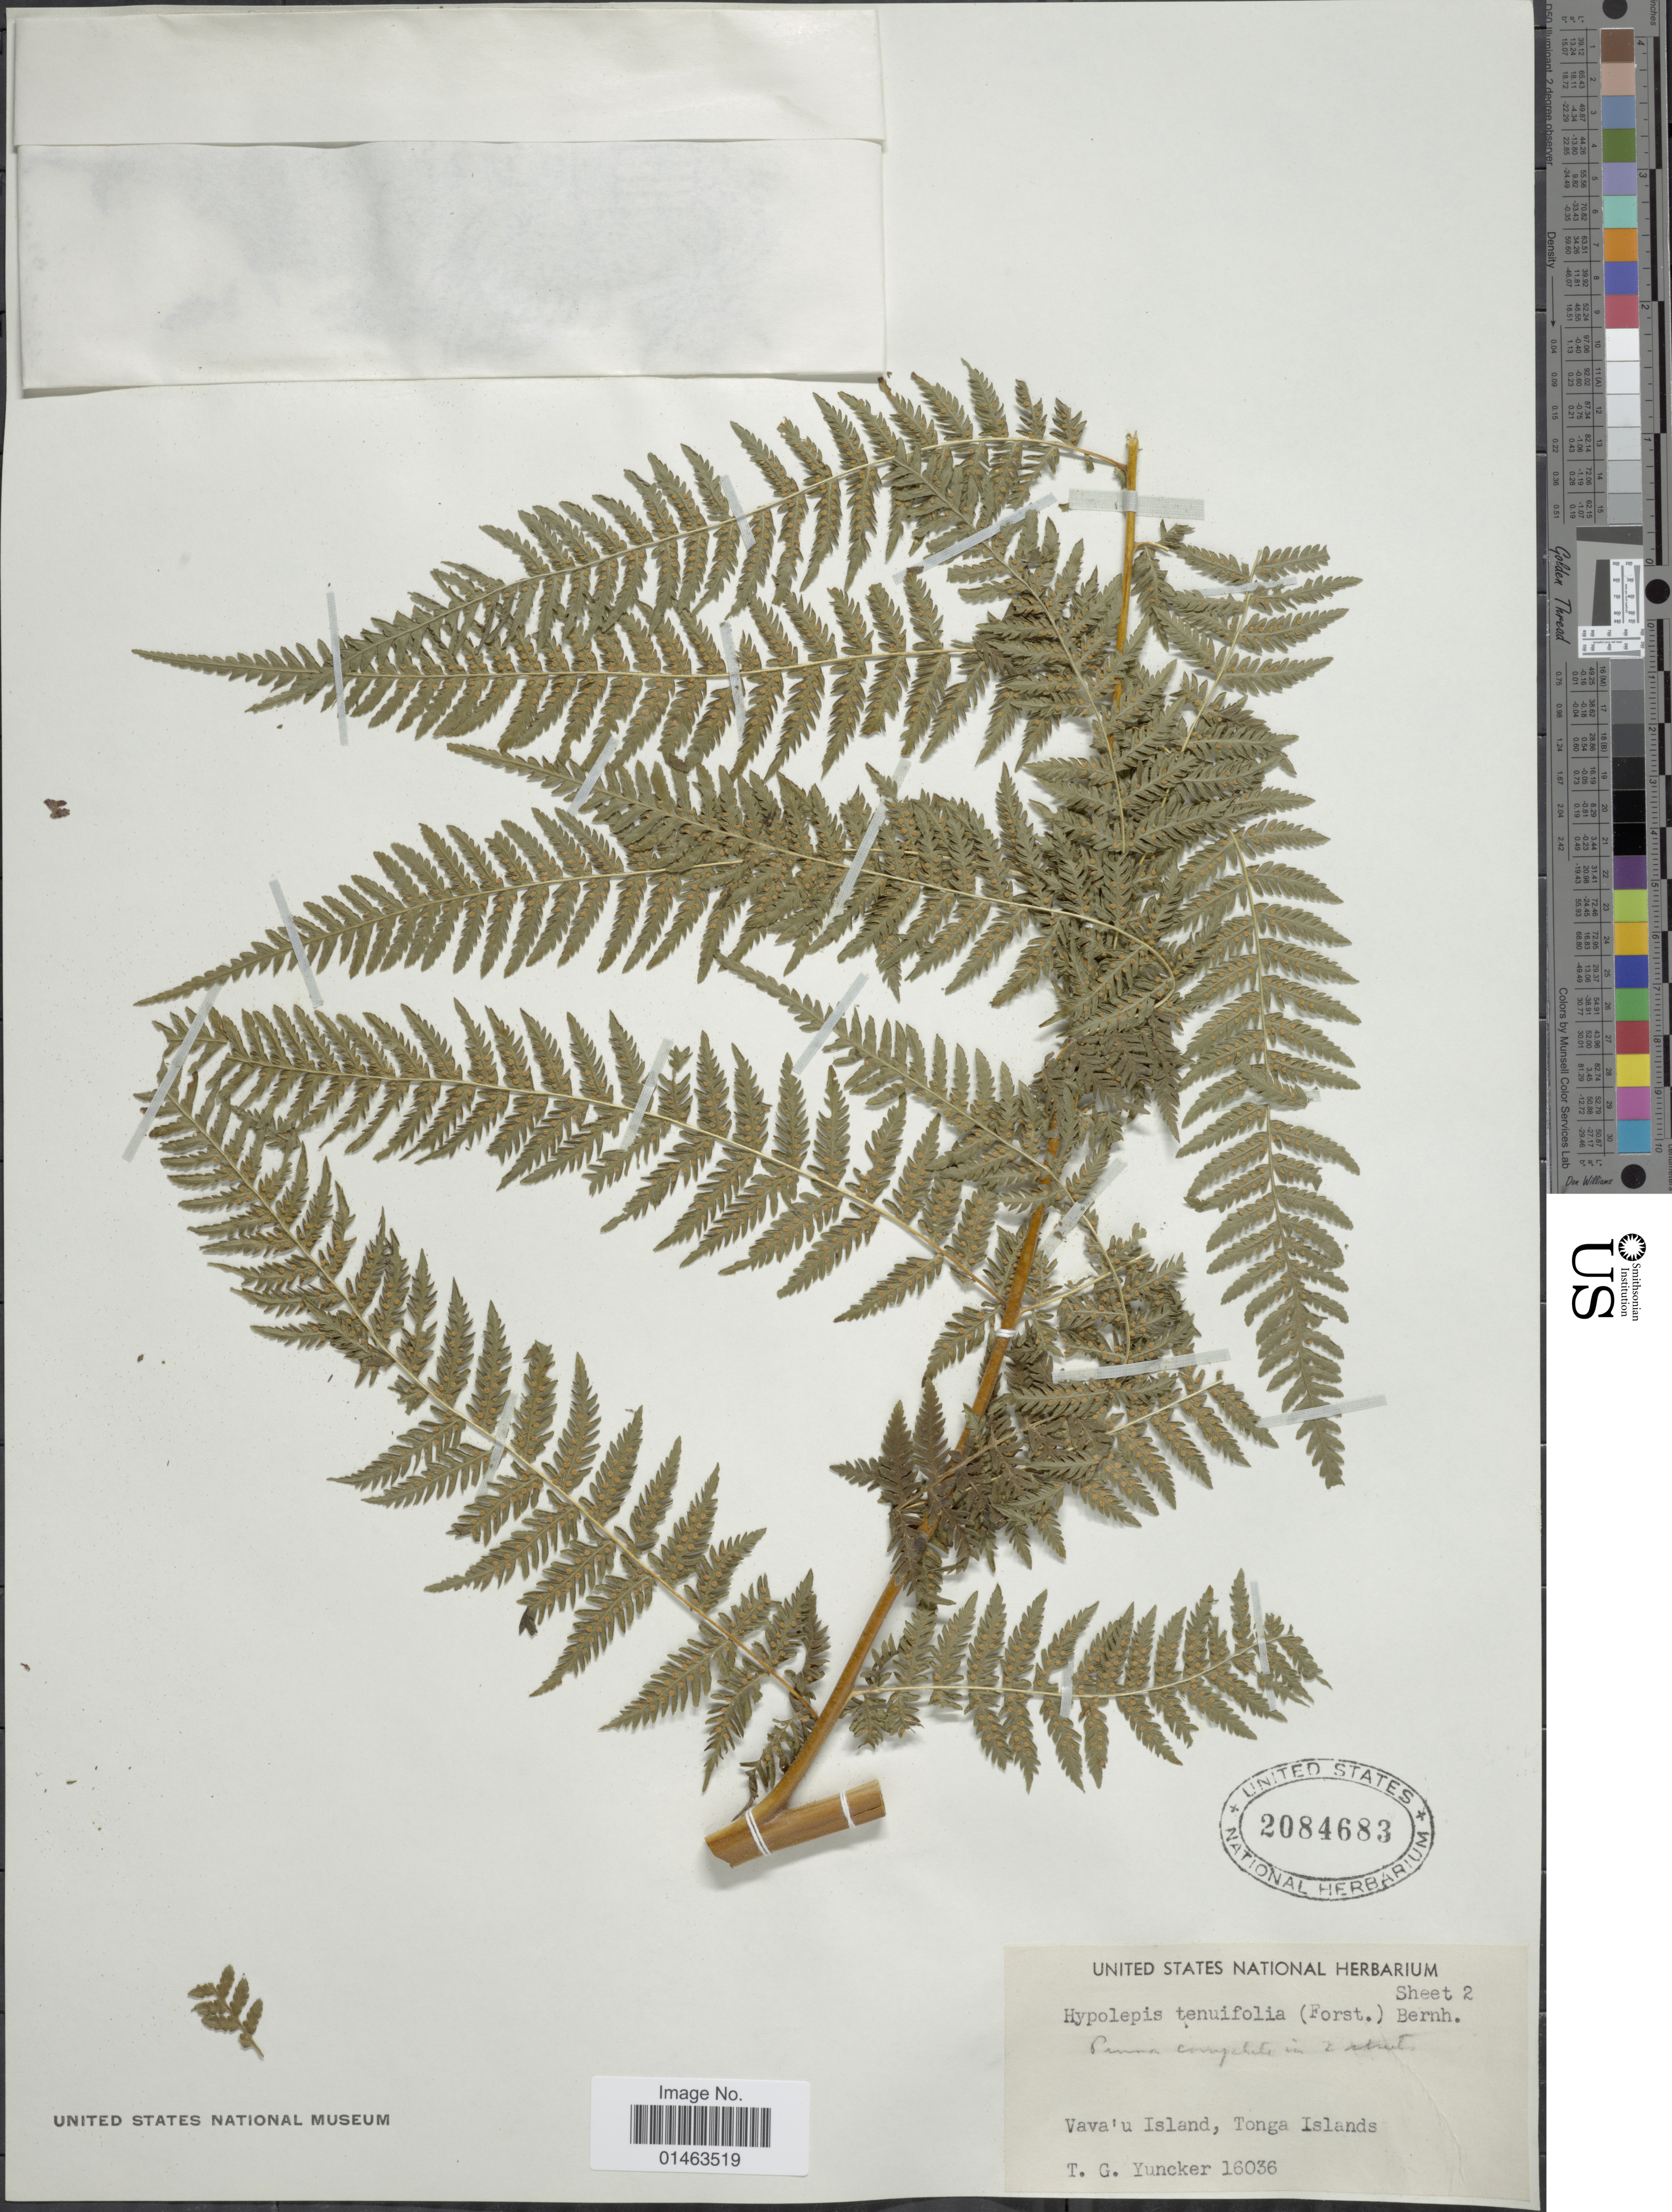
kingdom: Plantae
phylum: Tracheophyta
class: Polypodiopsida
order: Polypodiales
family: Dennstaedtiaceae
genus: Hypolepis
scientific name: Hypolepis tenuifolia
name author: (G. Forst.) Bernh.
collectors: T. G. Yuncker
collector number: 16036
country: Tonga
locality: Vava'u Island, Tonga Islands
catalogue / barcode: US 2084683